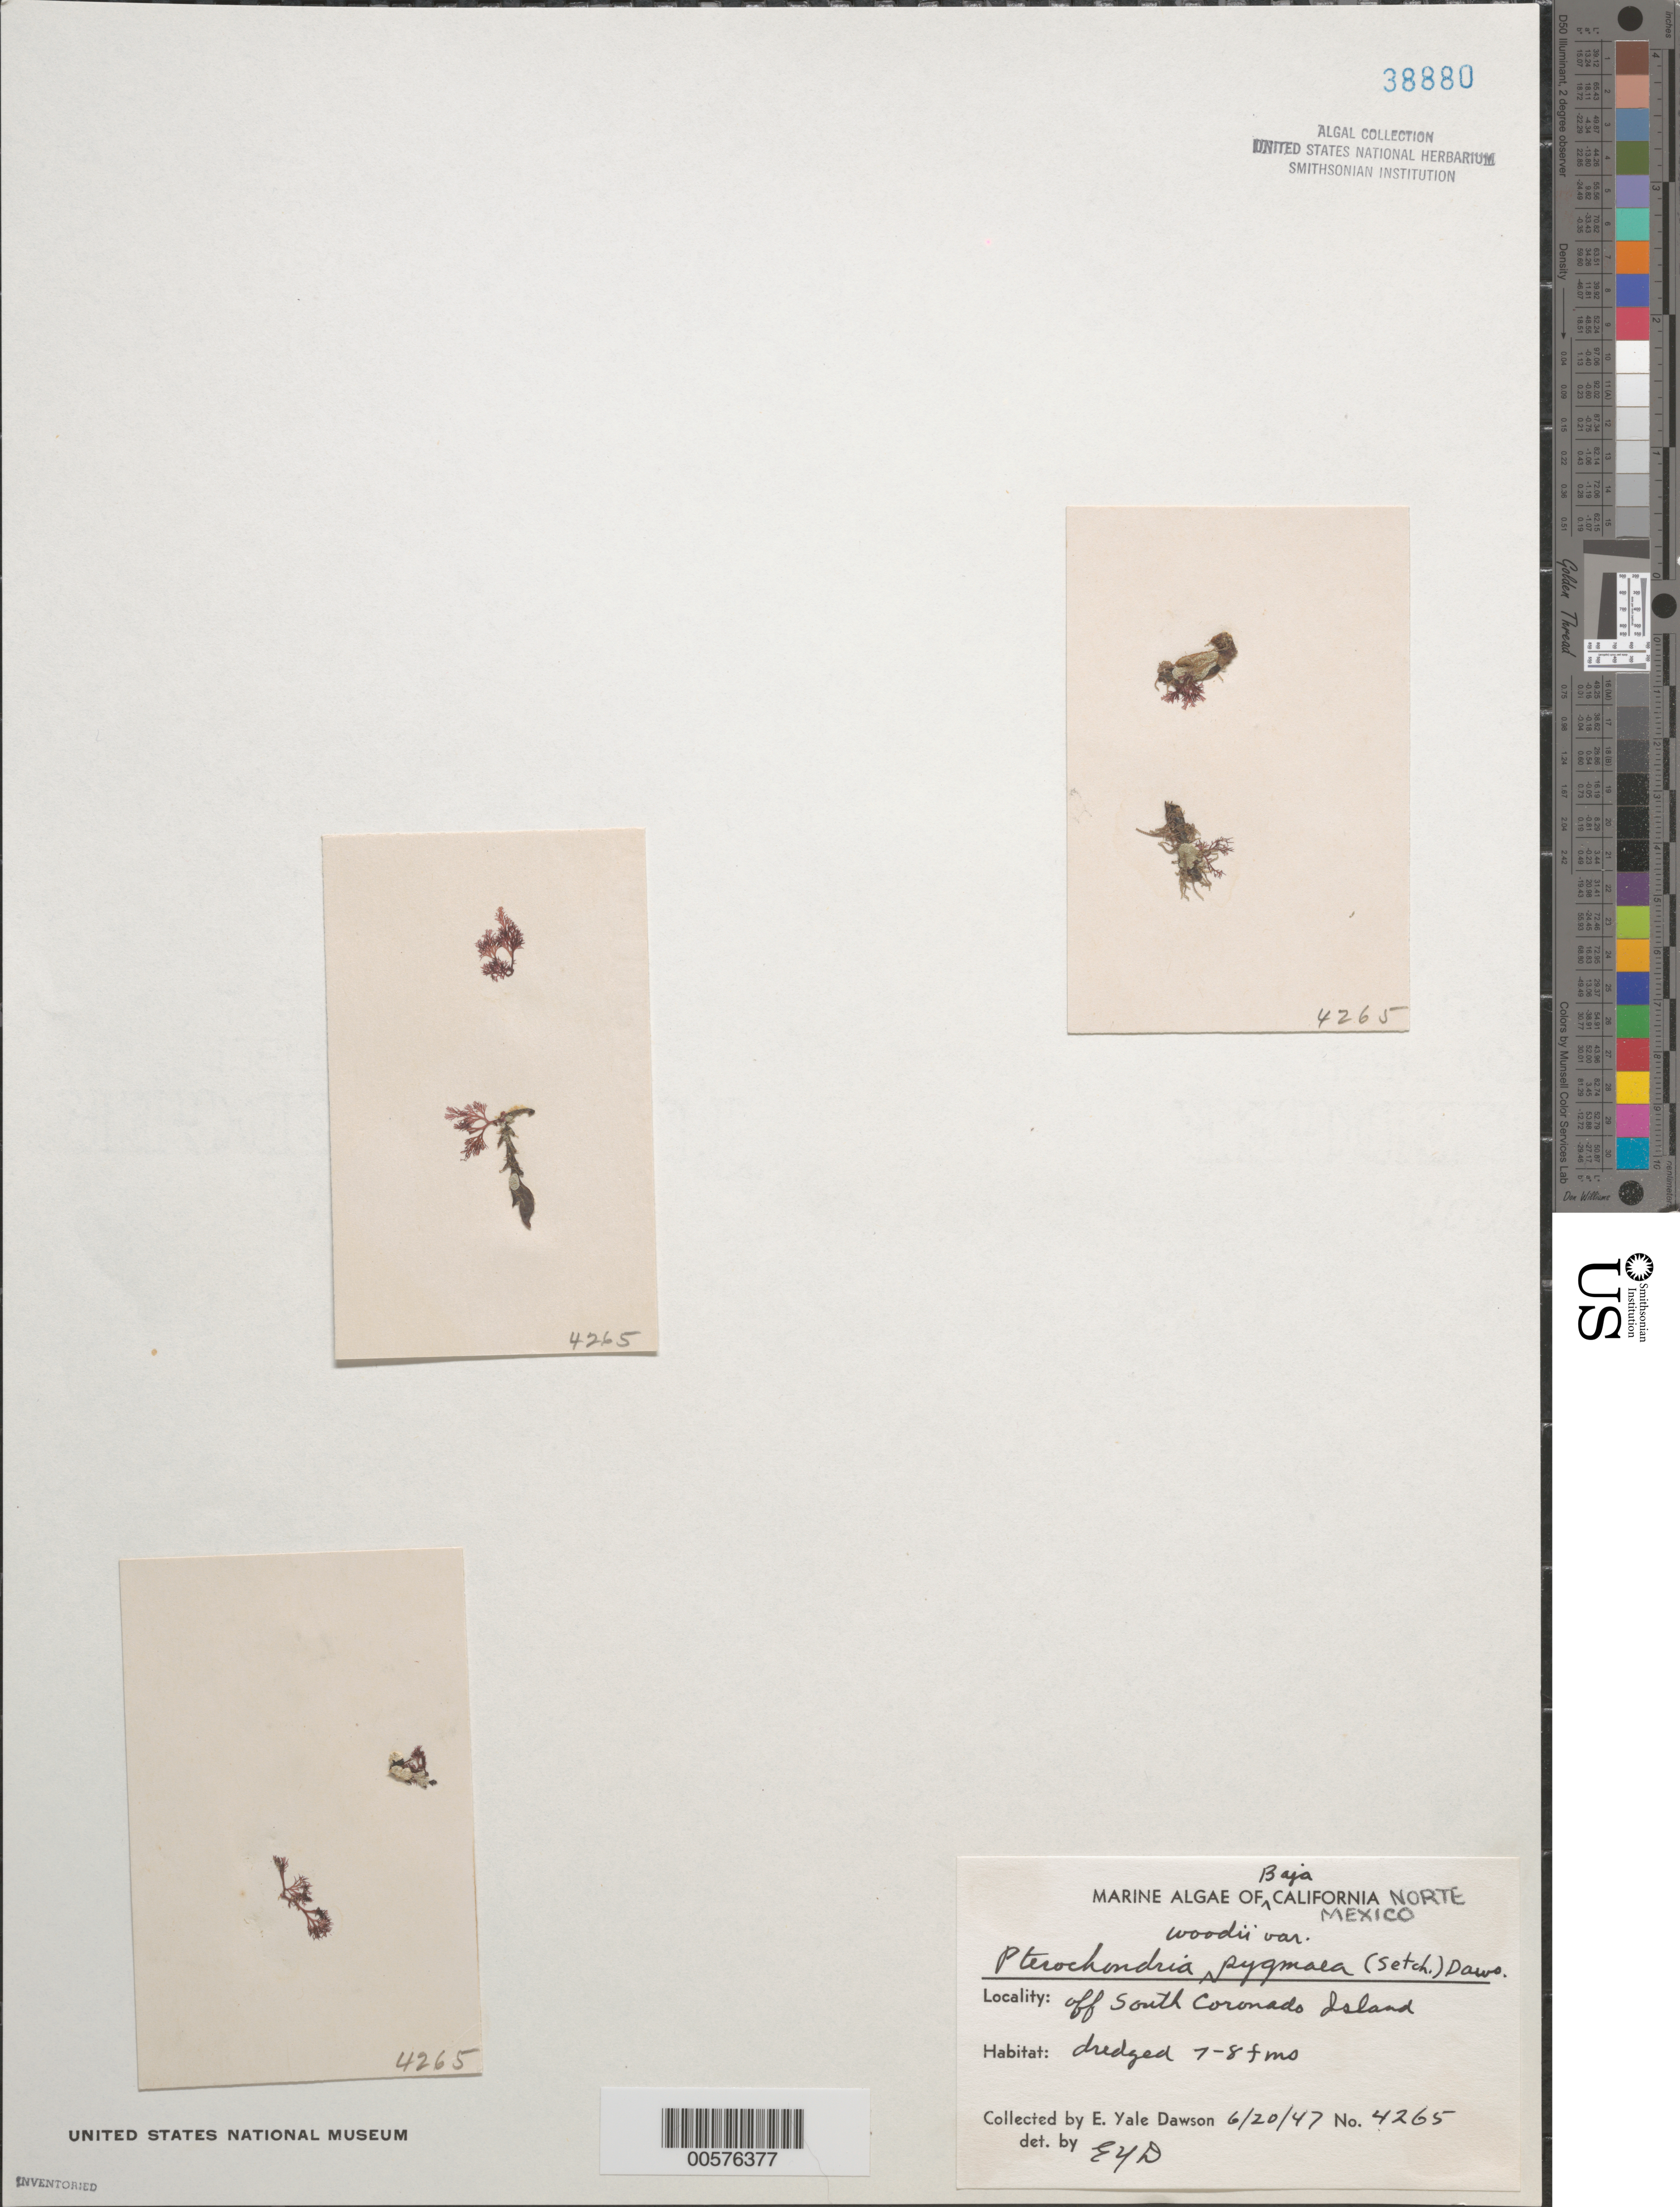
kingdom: Plantae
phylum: Rhodophyta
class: Florideophyceae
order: Ceramiales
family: Rhodomelaceae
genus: Pterochondria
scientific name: Pterochondria woodii var. pygmaea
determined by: Dawson, E. Y.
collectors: E. Y. Dawson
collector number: EYD 4265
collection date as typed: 20 Jun 1947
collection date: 1947-06-20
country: Mexico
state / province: Baja California Norte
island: Isla Coronado del Sur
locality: Off Isla Coronado del Sur (South Coronado Island)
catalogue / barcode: US 38880